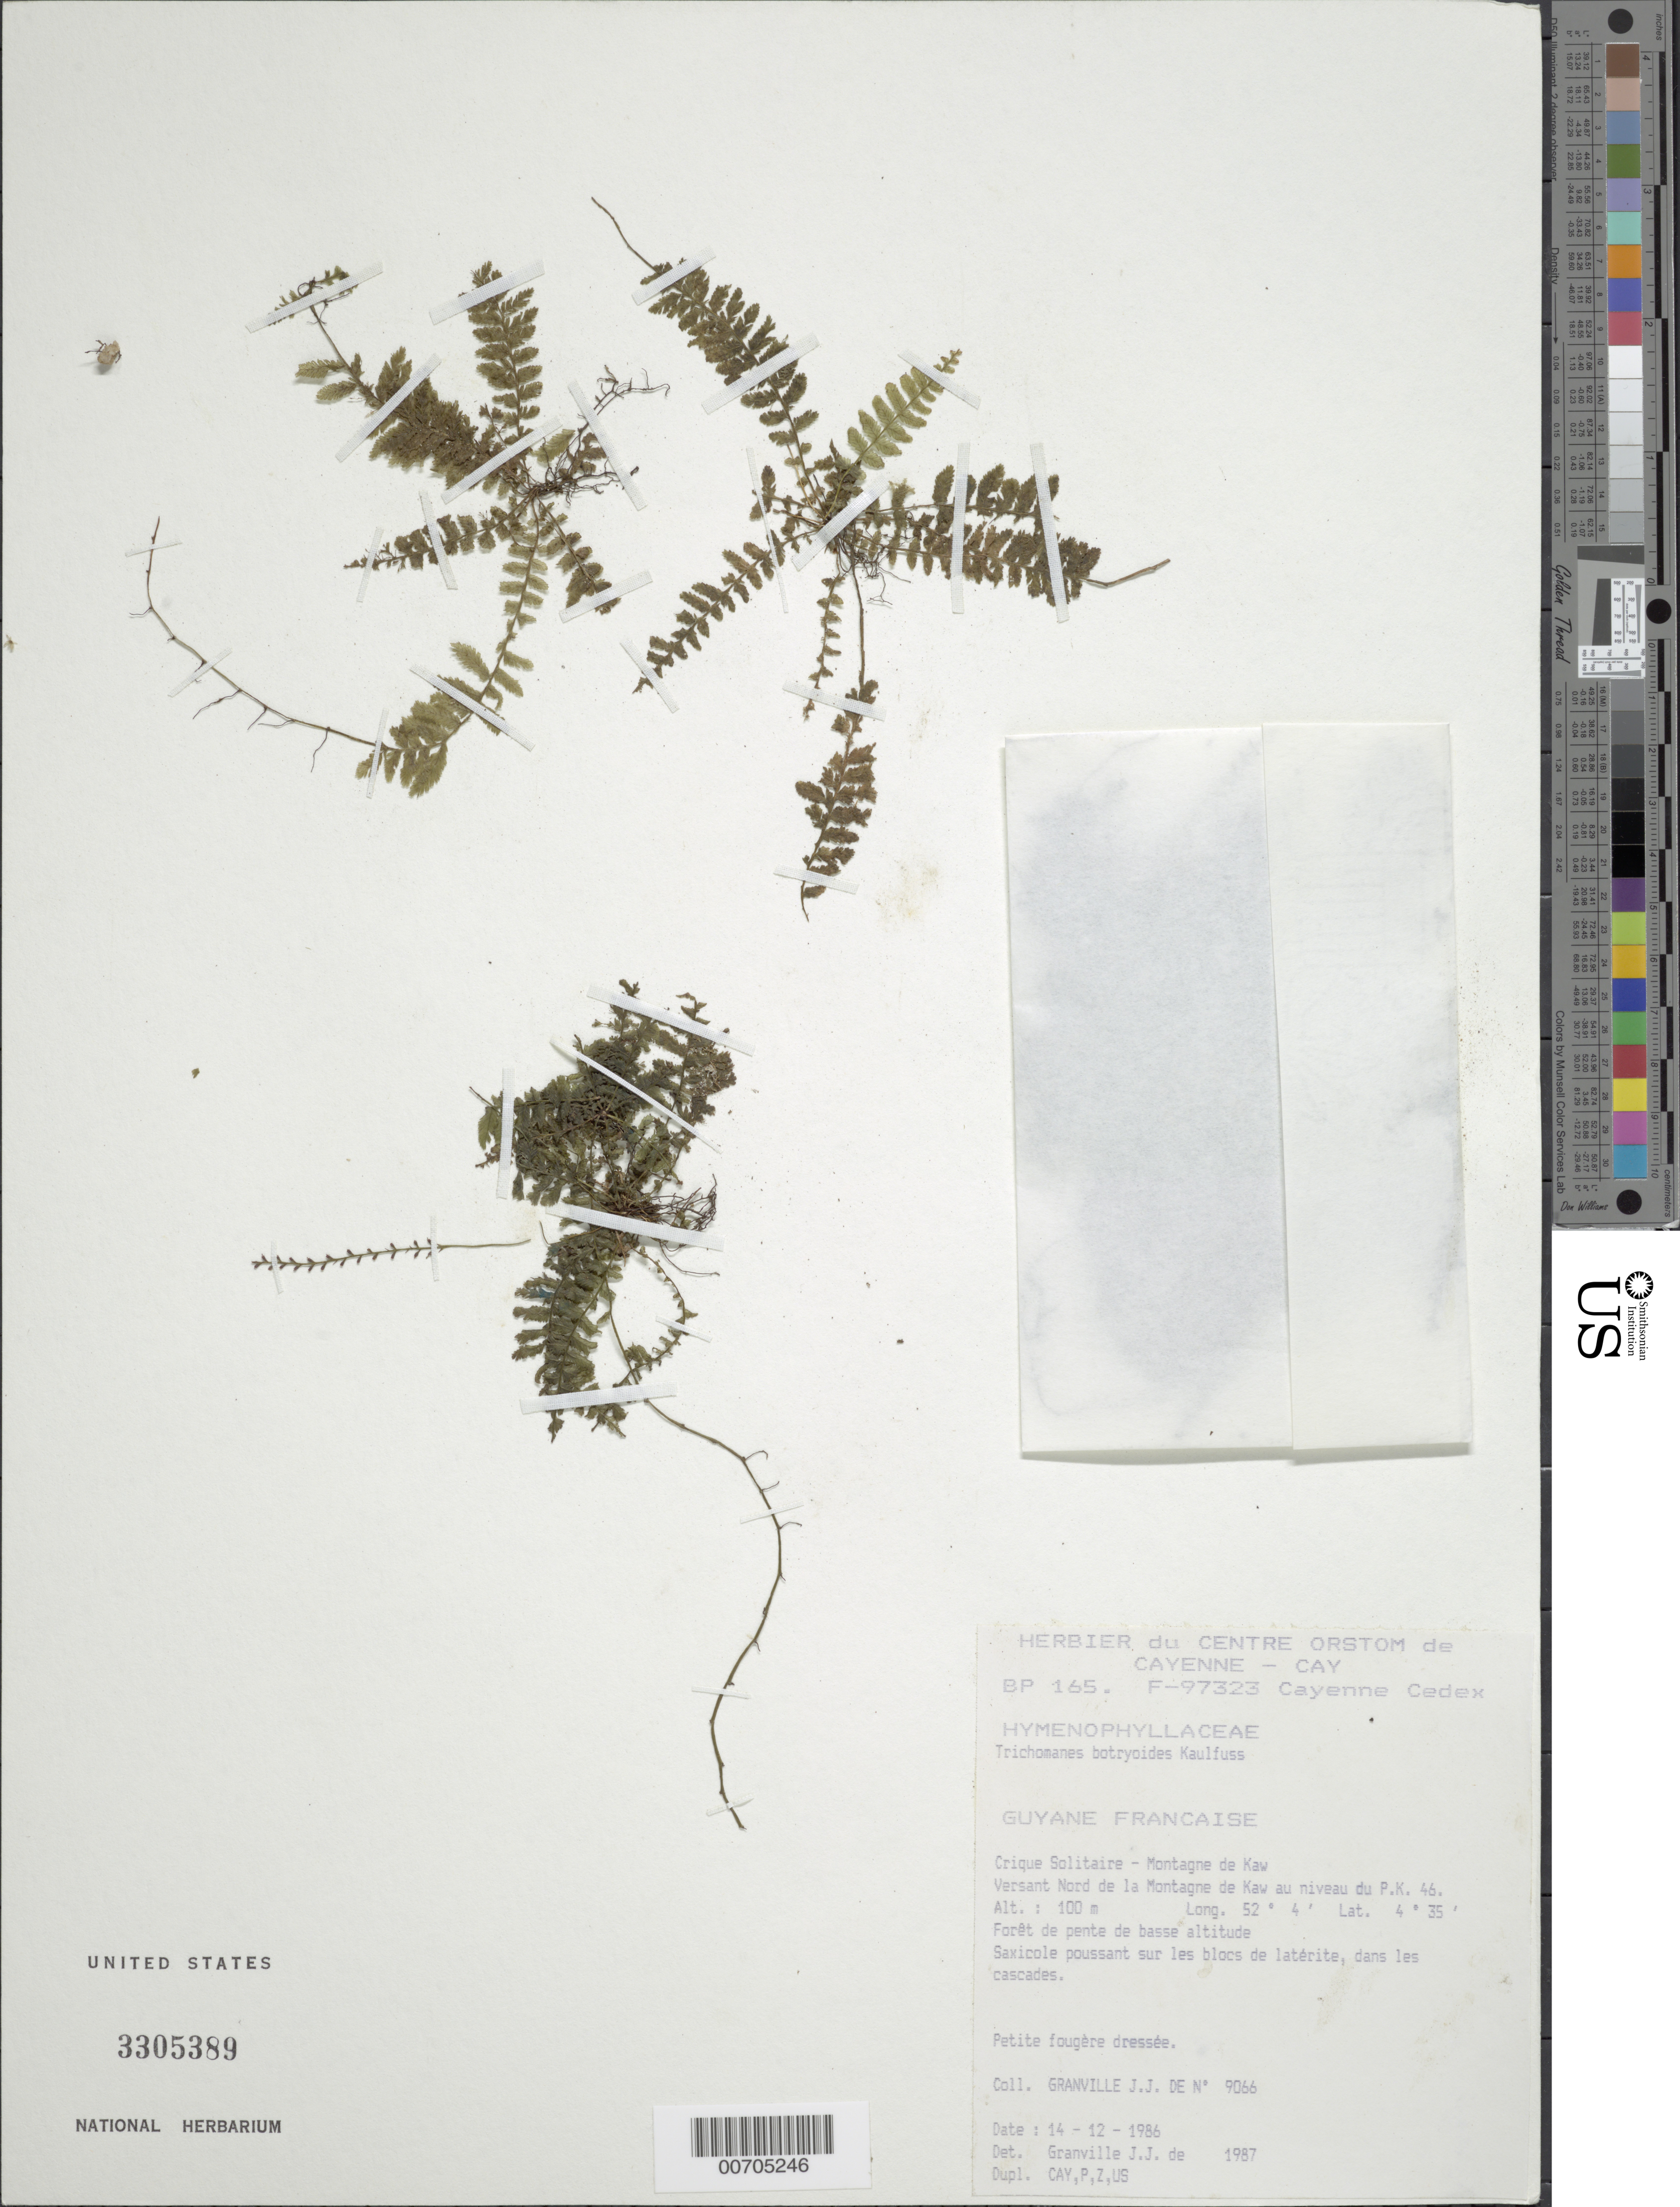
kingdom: Plantae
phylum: Tracheophyta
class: Polypodiopsida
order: Hymenophyllales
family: Hymenophyllaceae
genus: Trichomanes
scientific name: Trichomanes botryoides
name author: Kaulf.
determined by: Granville, J. J. de, (CAY), Institut de Recherche pour le Developpement (IRD) (FRENCH GUIANA)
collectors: J.-J. de Granville et al.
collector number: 9066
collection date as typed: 14-Dec-86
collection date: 1986-12-14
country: French Guiana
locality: Crique Solitaire, Montagne de Kaw, route de Kaw, PK 46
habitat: Low slope forest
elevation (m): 100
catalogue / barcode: US 3305389